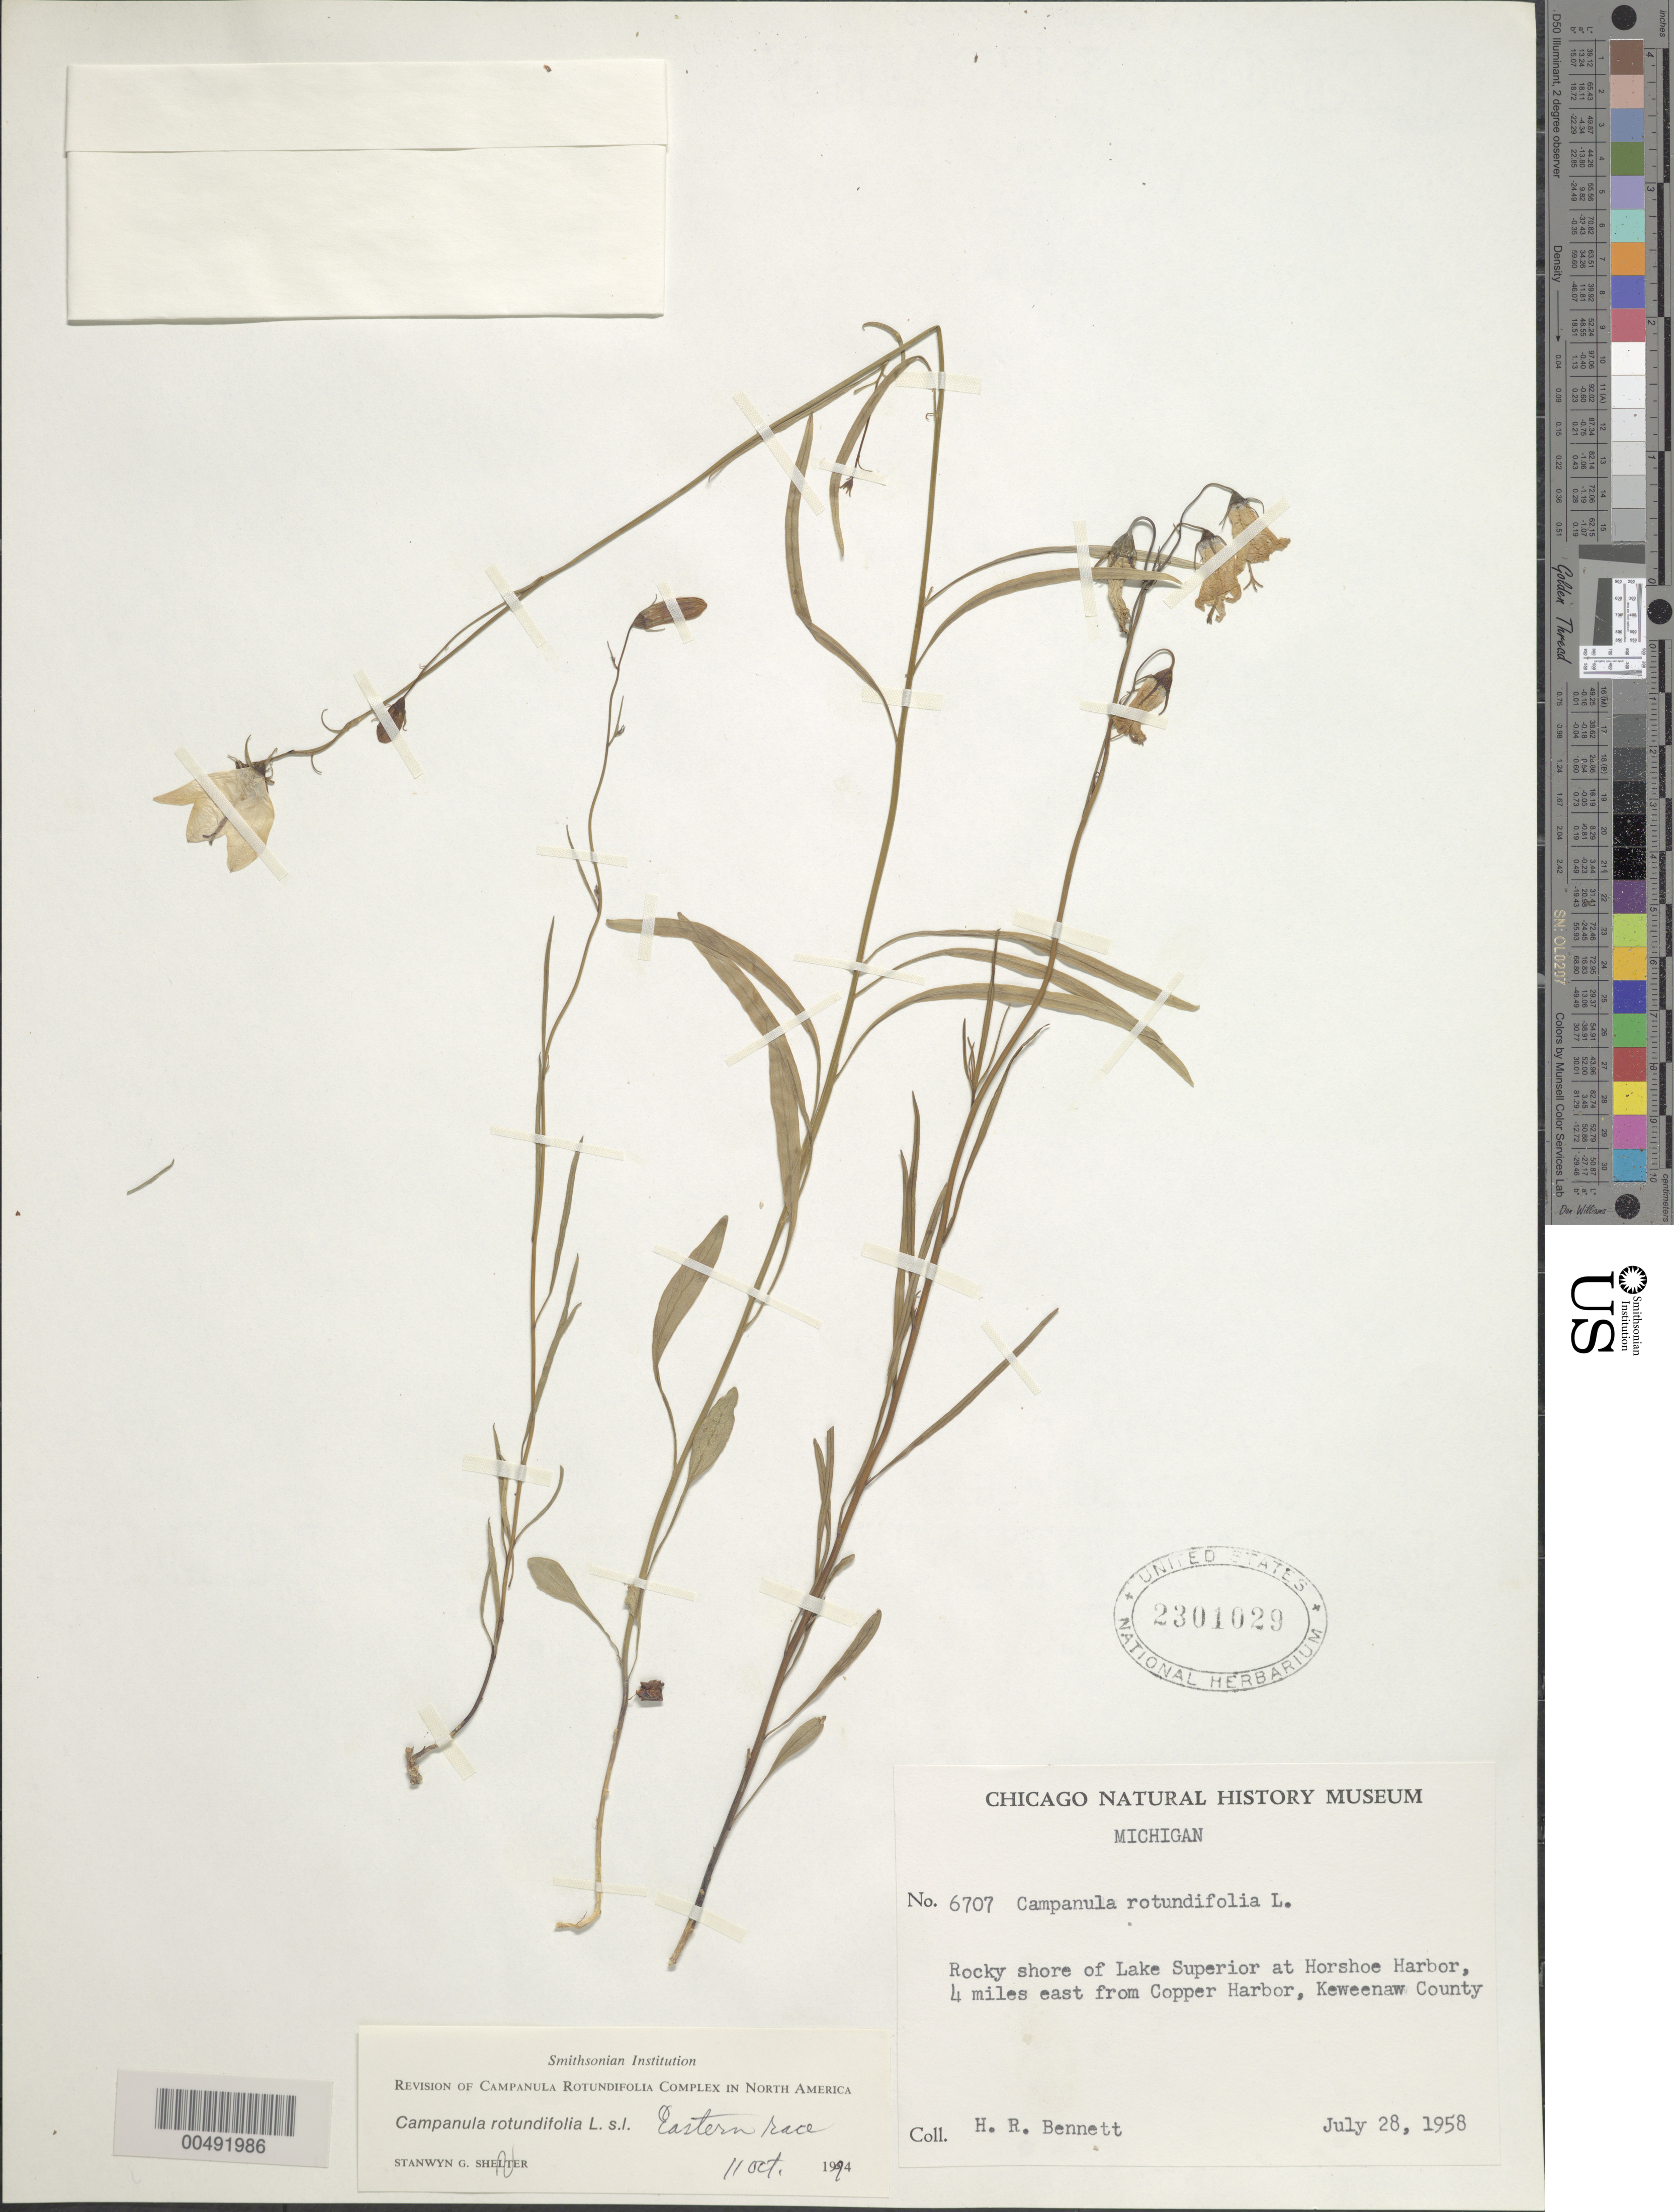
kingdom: Plantae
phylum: Tracheophyta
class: Magnoliopsida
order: Asterales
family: Campanulaceae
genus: Campanula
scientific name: Campanula rotundifolia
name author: L.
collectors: H. R. Bennett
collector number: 6707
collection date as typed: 28 Jul 1958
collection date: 1958-07-28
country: United States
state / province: Michigan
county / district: Keweenaw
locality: Horshoe Harbor, 4 mi. E from Copper Harbor, Lake Superior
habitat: rocky shore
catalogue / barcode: US 2301029